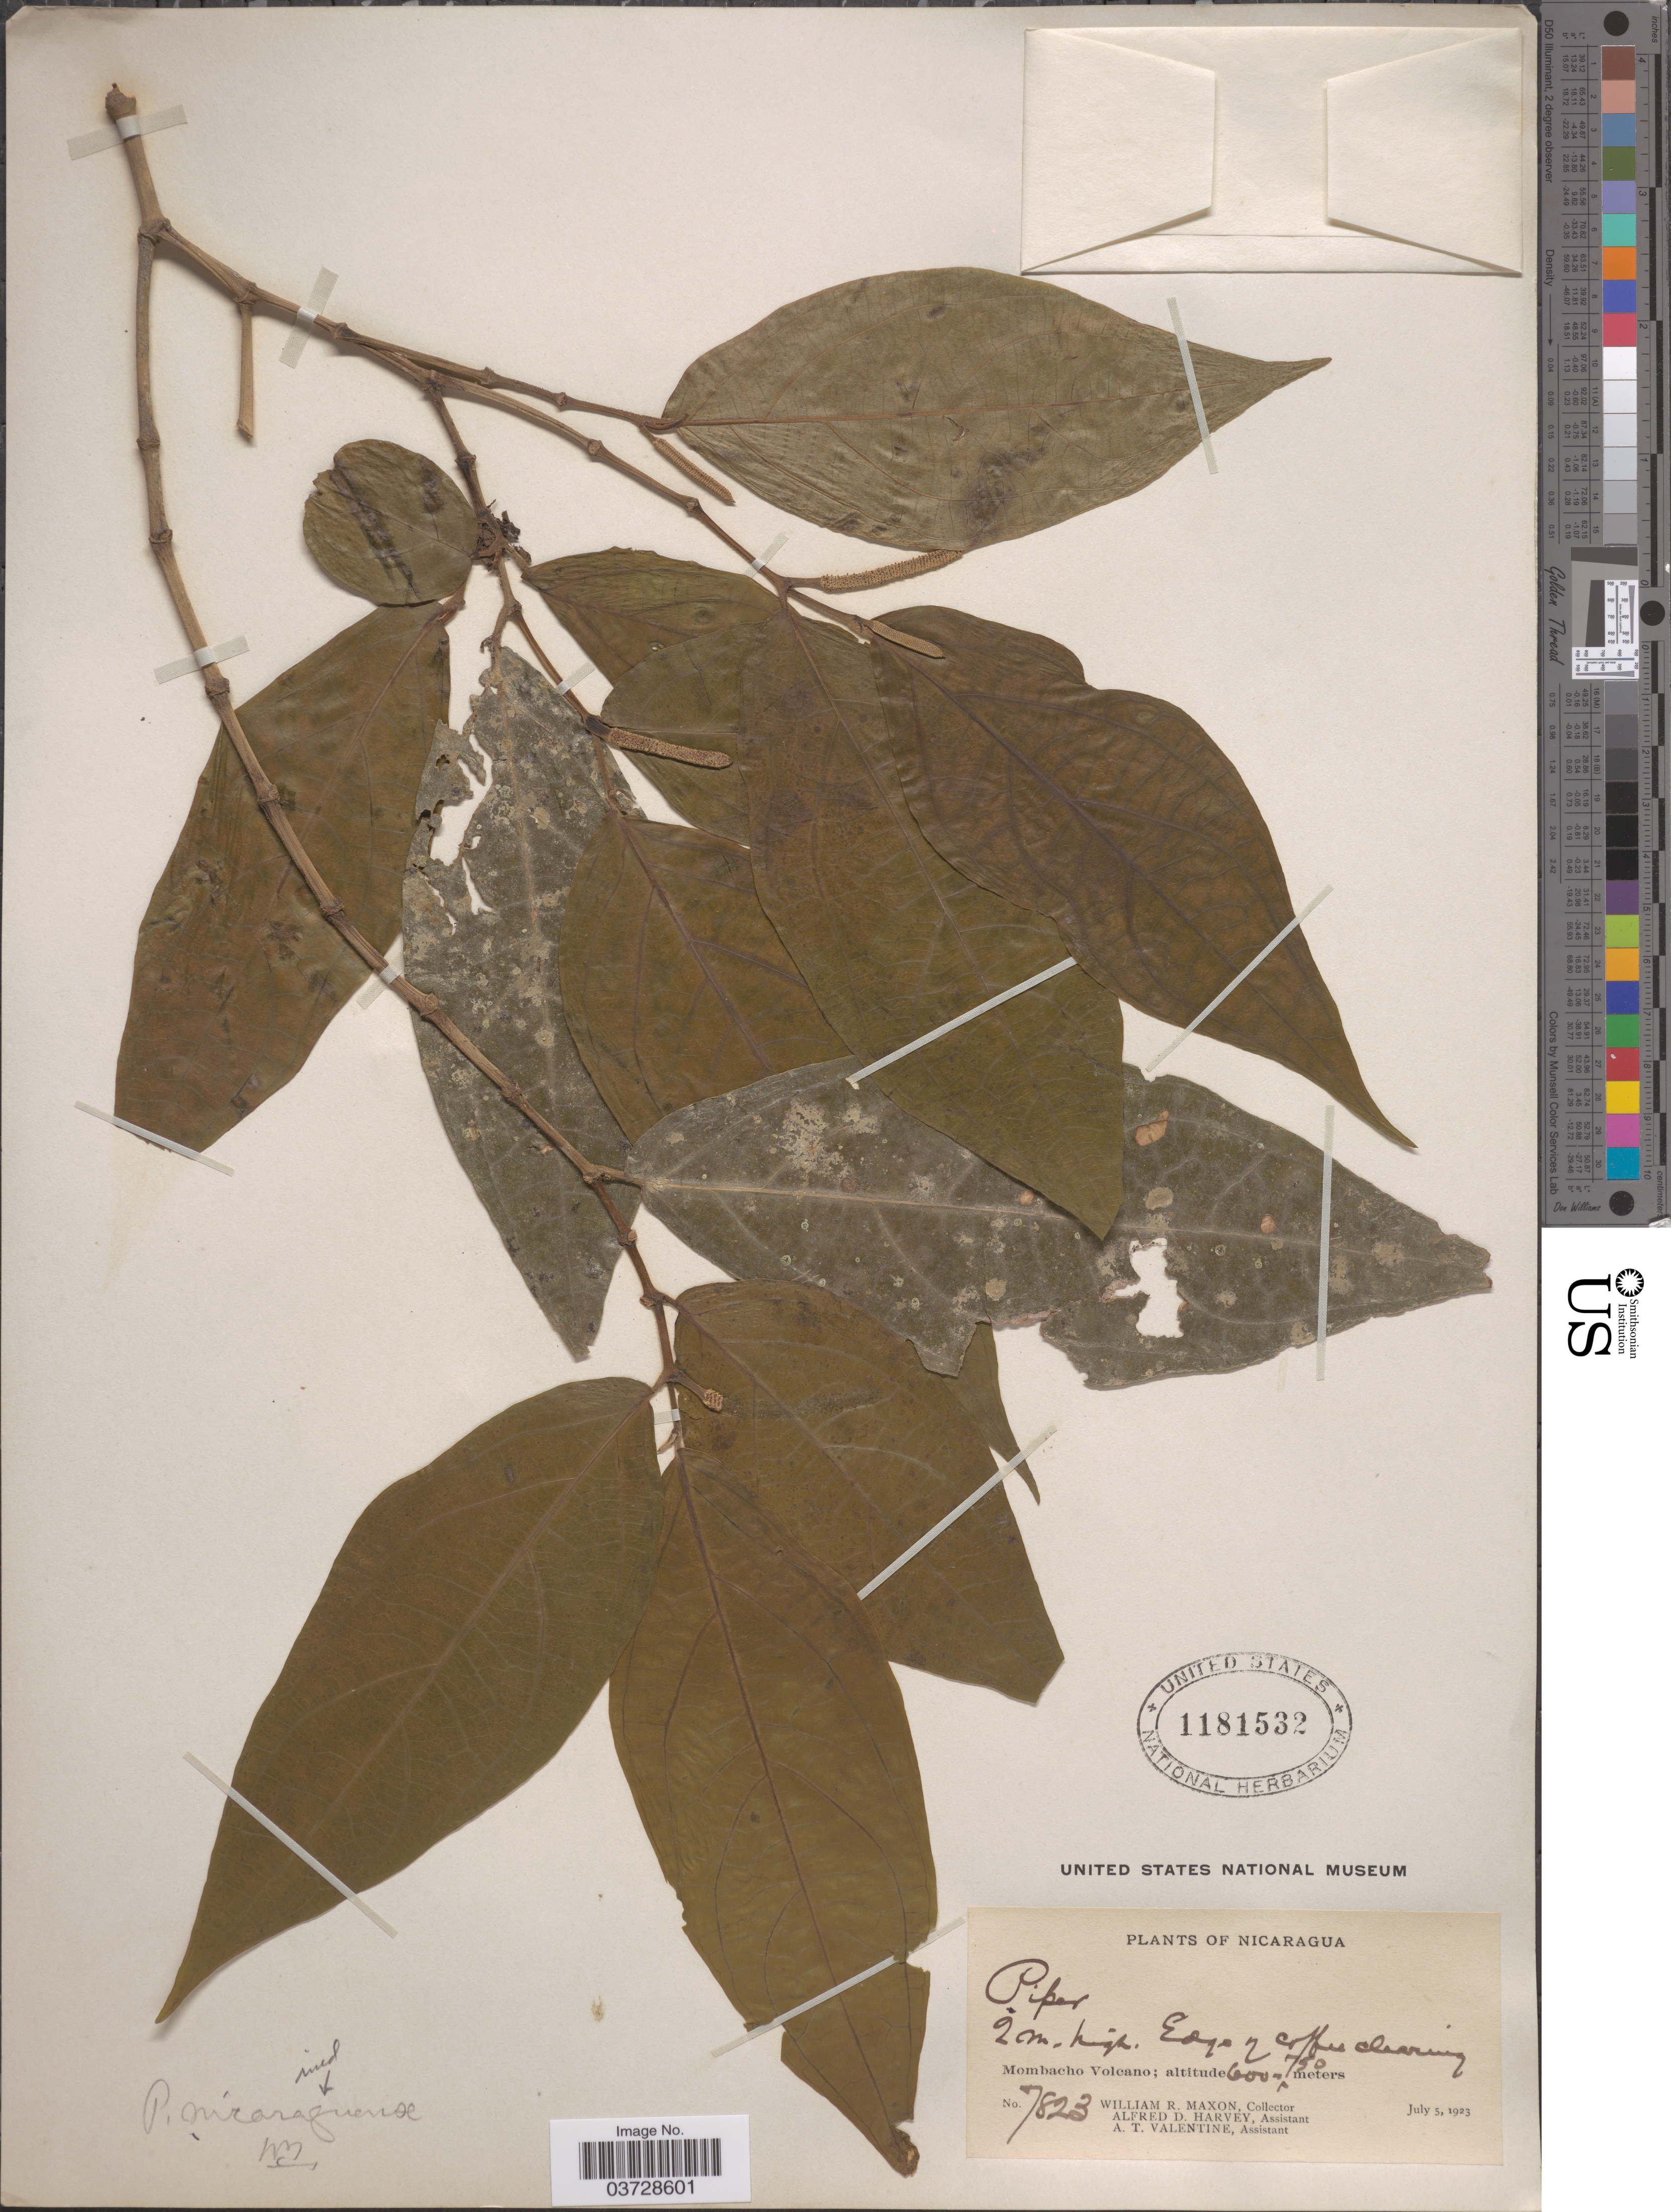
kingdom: Plantae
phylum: Tracheophyta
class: Magnoliopsida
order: Piperales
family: Piperaceae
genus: Piper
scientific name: Piper sp.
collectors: W. R. Maxon, A. D. Harvey & A. Valentine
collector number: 7823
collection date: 1923-07-05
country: Nicaragua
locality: Mombacho Volcano.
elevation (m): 600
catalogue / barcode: US 1181532